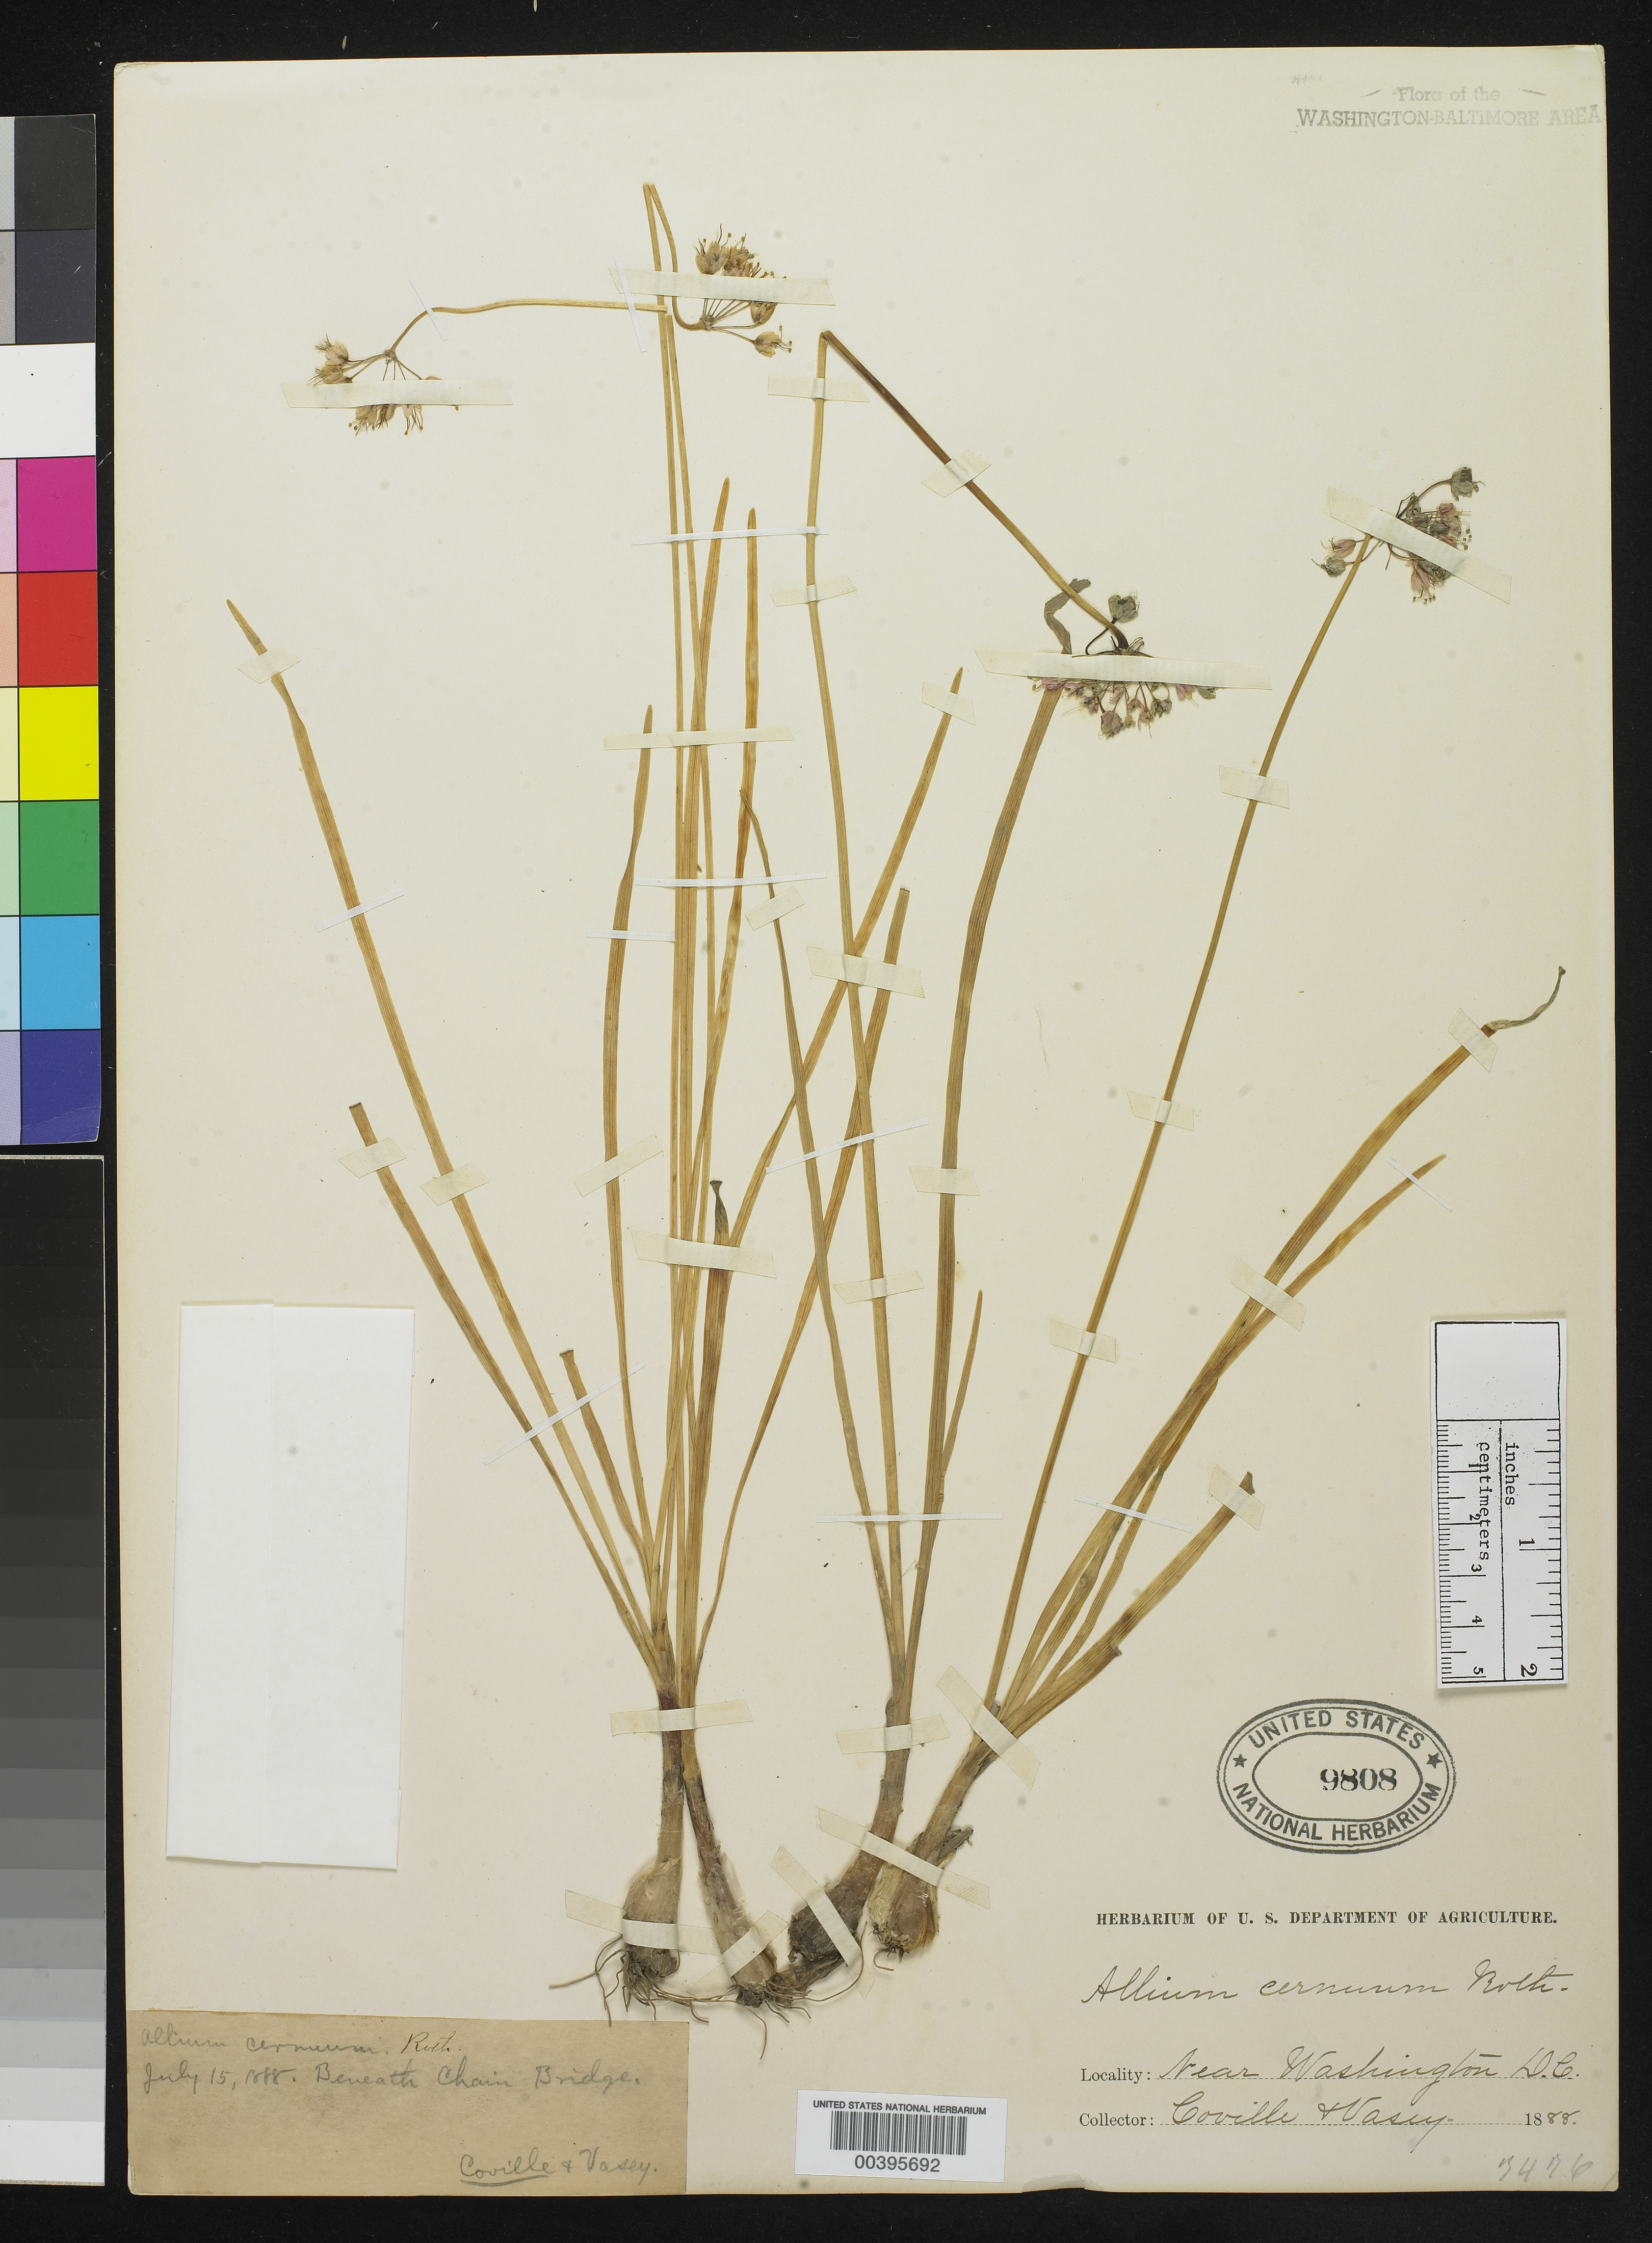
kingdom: Plantae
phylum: Tracheophyta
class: Liliopsida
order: Asparagales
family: Amaryllidaceae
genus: Allium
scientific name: Allium cernuum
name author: Roth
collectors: F. V. Coville & G. R. Vasey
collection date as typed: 15 Jul 1888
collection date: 1888-07-15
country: United States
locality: Beneath Chain Bridge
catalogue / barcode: US 9808